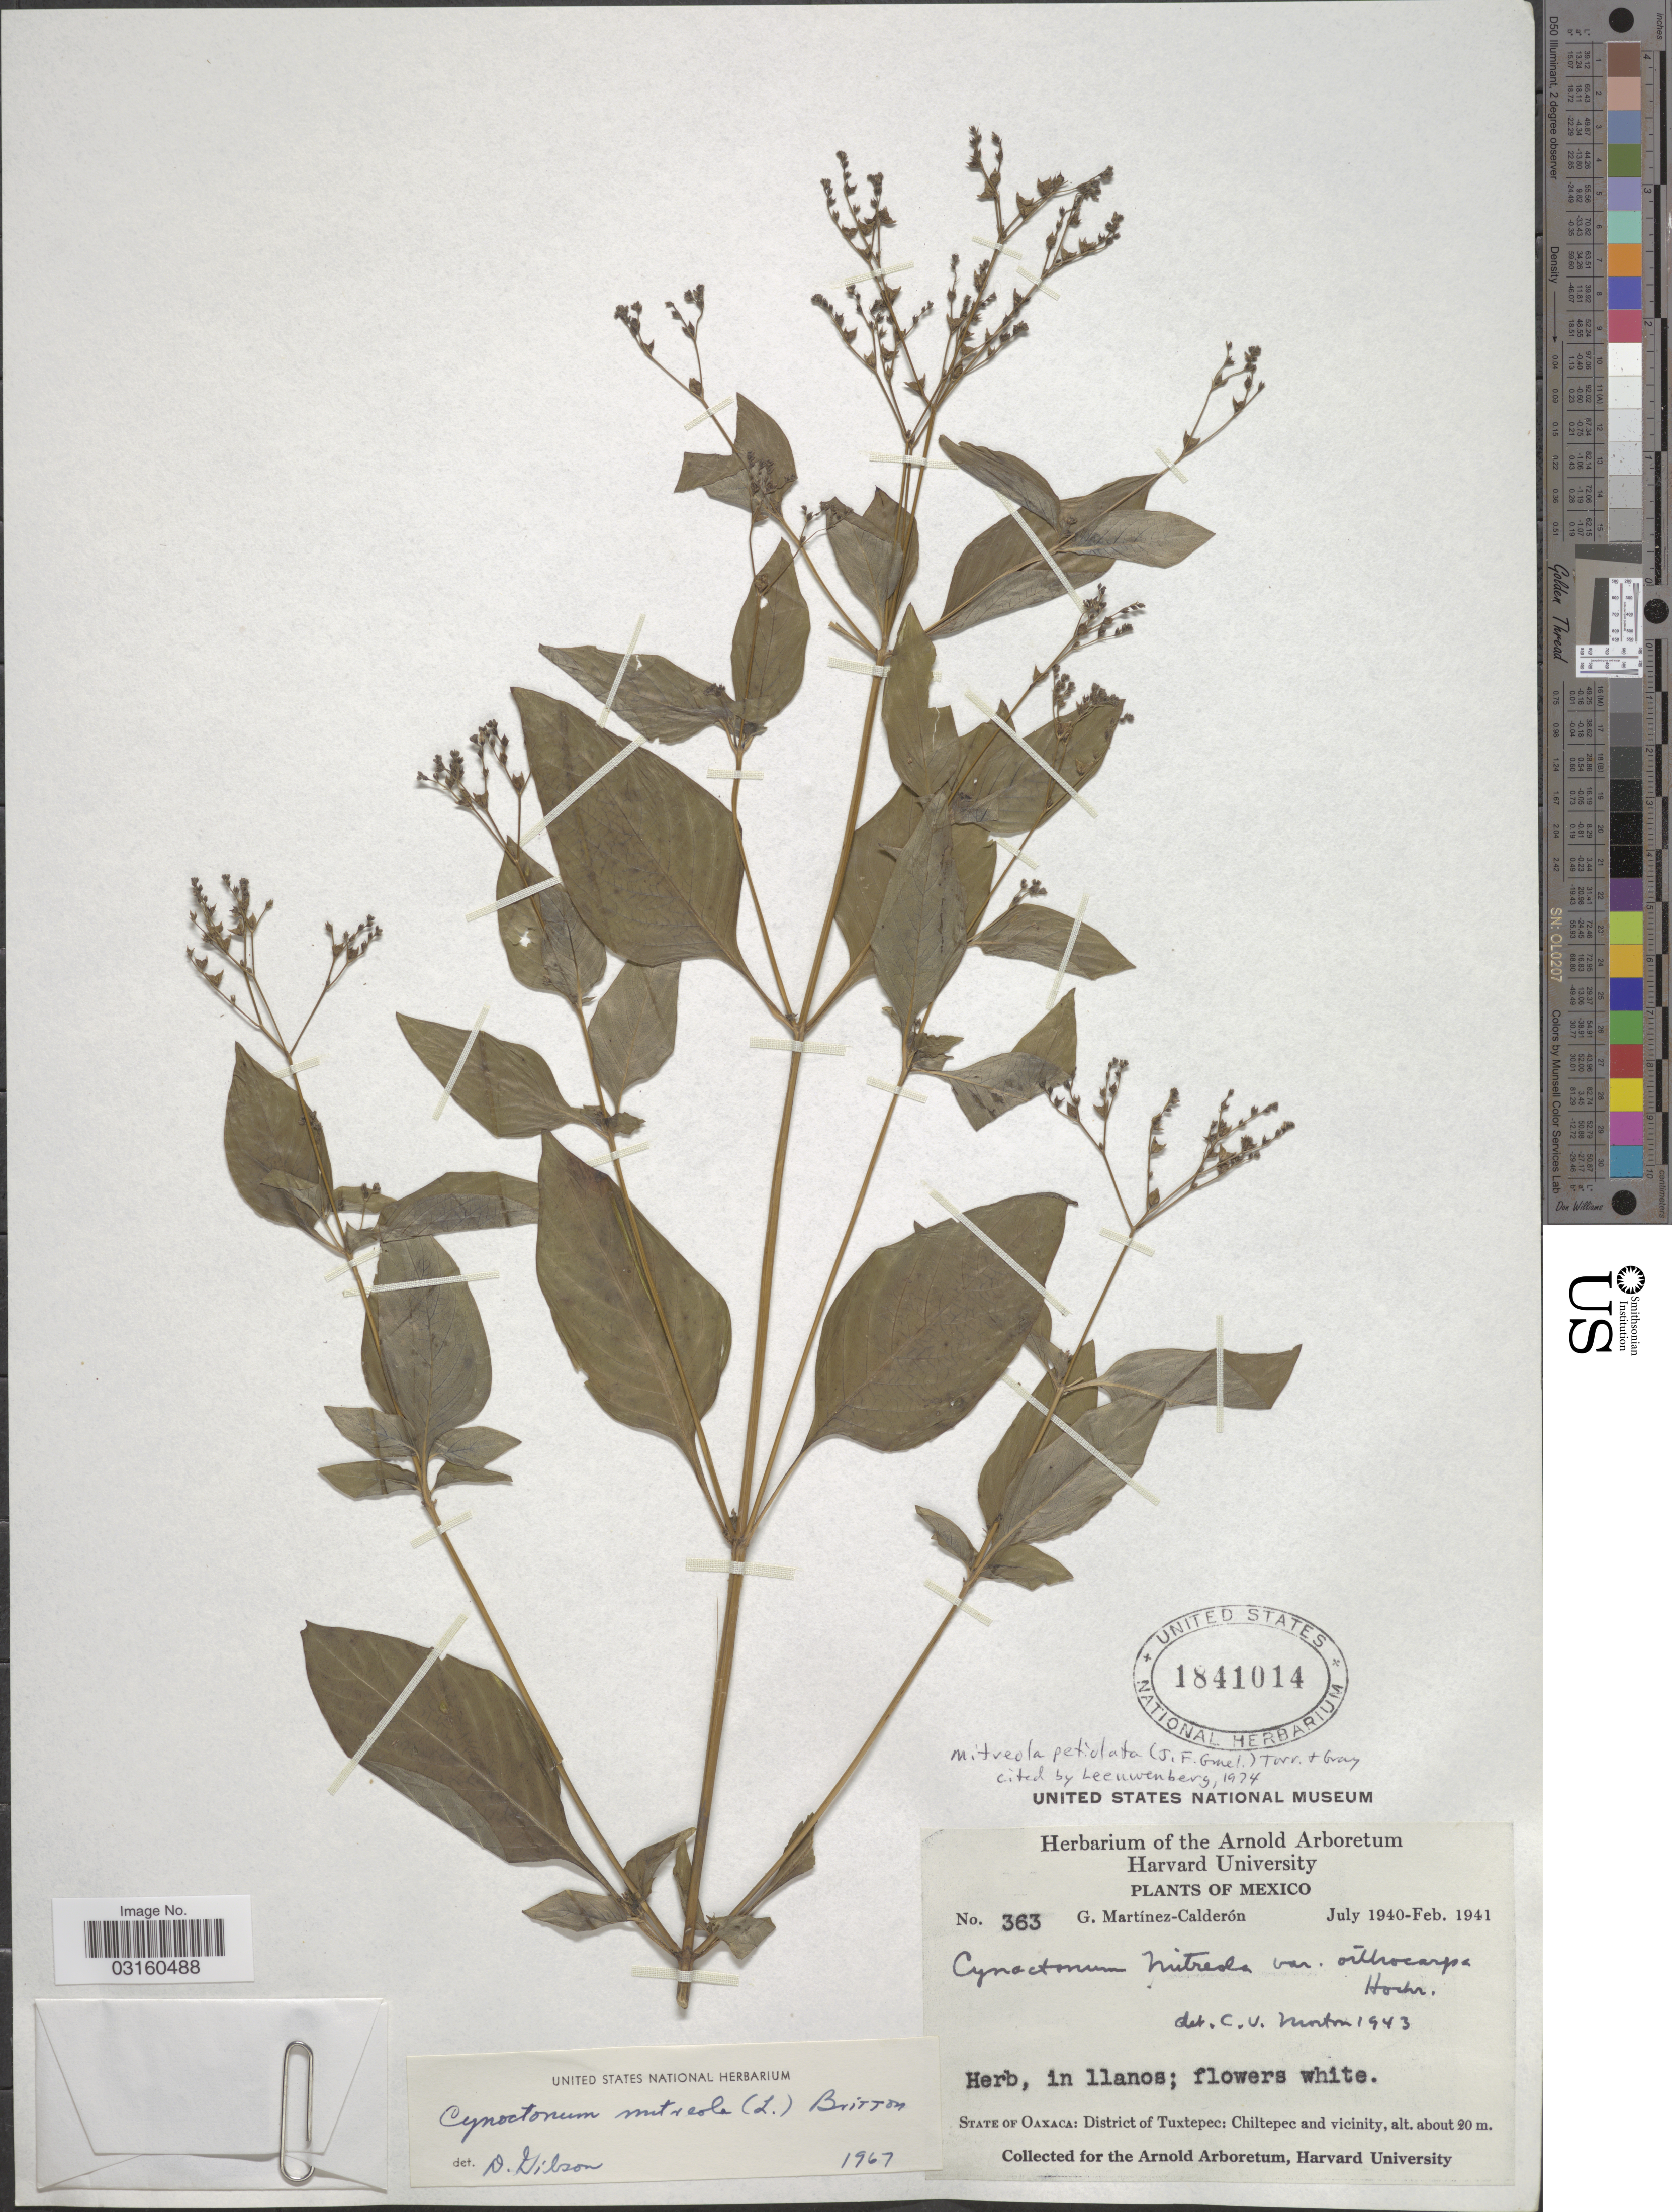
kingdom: Plantae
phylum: Tracheophyta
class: Magnoliopsida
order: Gentianales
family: Loganiaceae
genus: Mitreola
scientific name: Mitreola petiolata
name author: (J.F. Gmel.) Torr. & A. Gray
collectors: G. Martínez Calderón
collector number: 363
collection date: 1940-07/1941-02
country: Mexico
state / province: Oaxaca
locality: District of Tuxtepec: Chiltepec and vicinity.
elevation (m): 20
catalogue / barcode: US 1841014